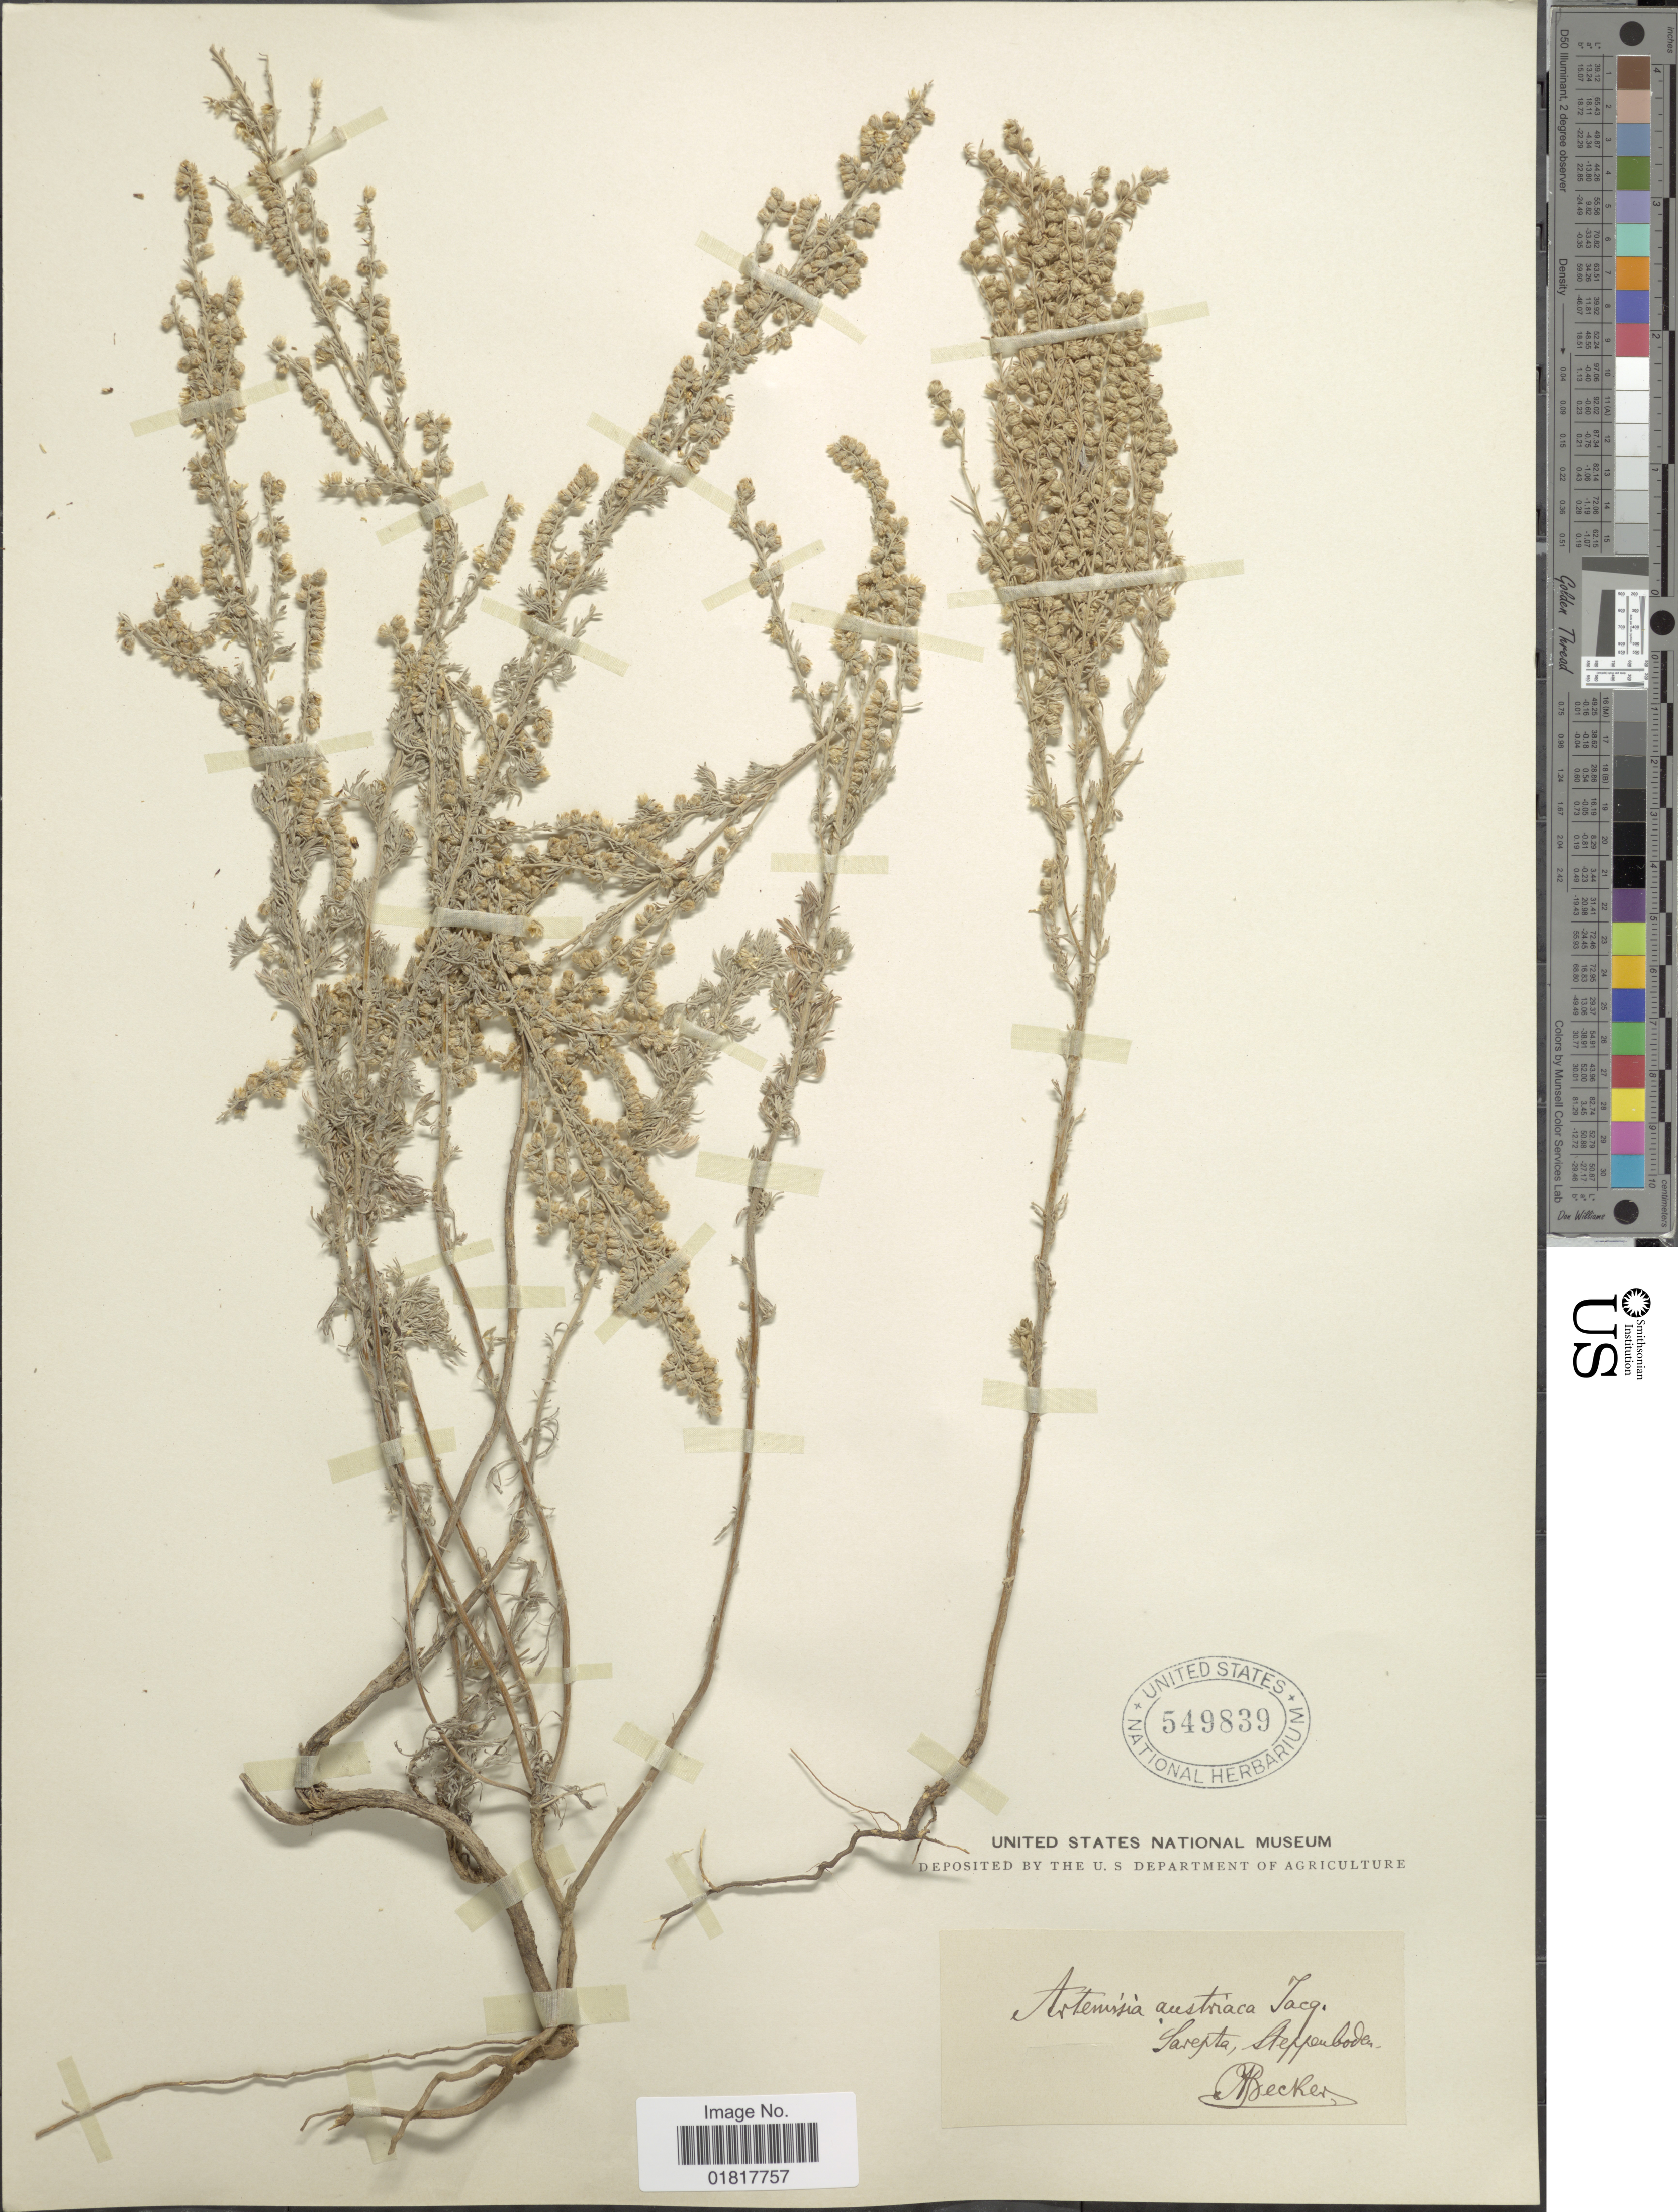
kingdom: Plantae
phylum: Tracheophyta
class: Magnoliopsida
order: Asterales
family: Asteraceae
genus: Artemisia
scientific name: Artemisia austriaca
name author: Jacq.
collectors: A. Becker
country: Russian Federation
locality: Sarepta, Steppenboden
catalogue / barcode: US 549839